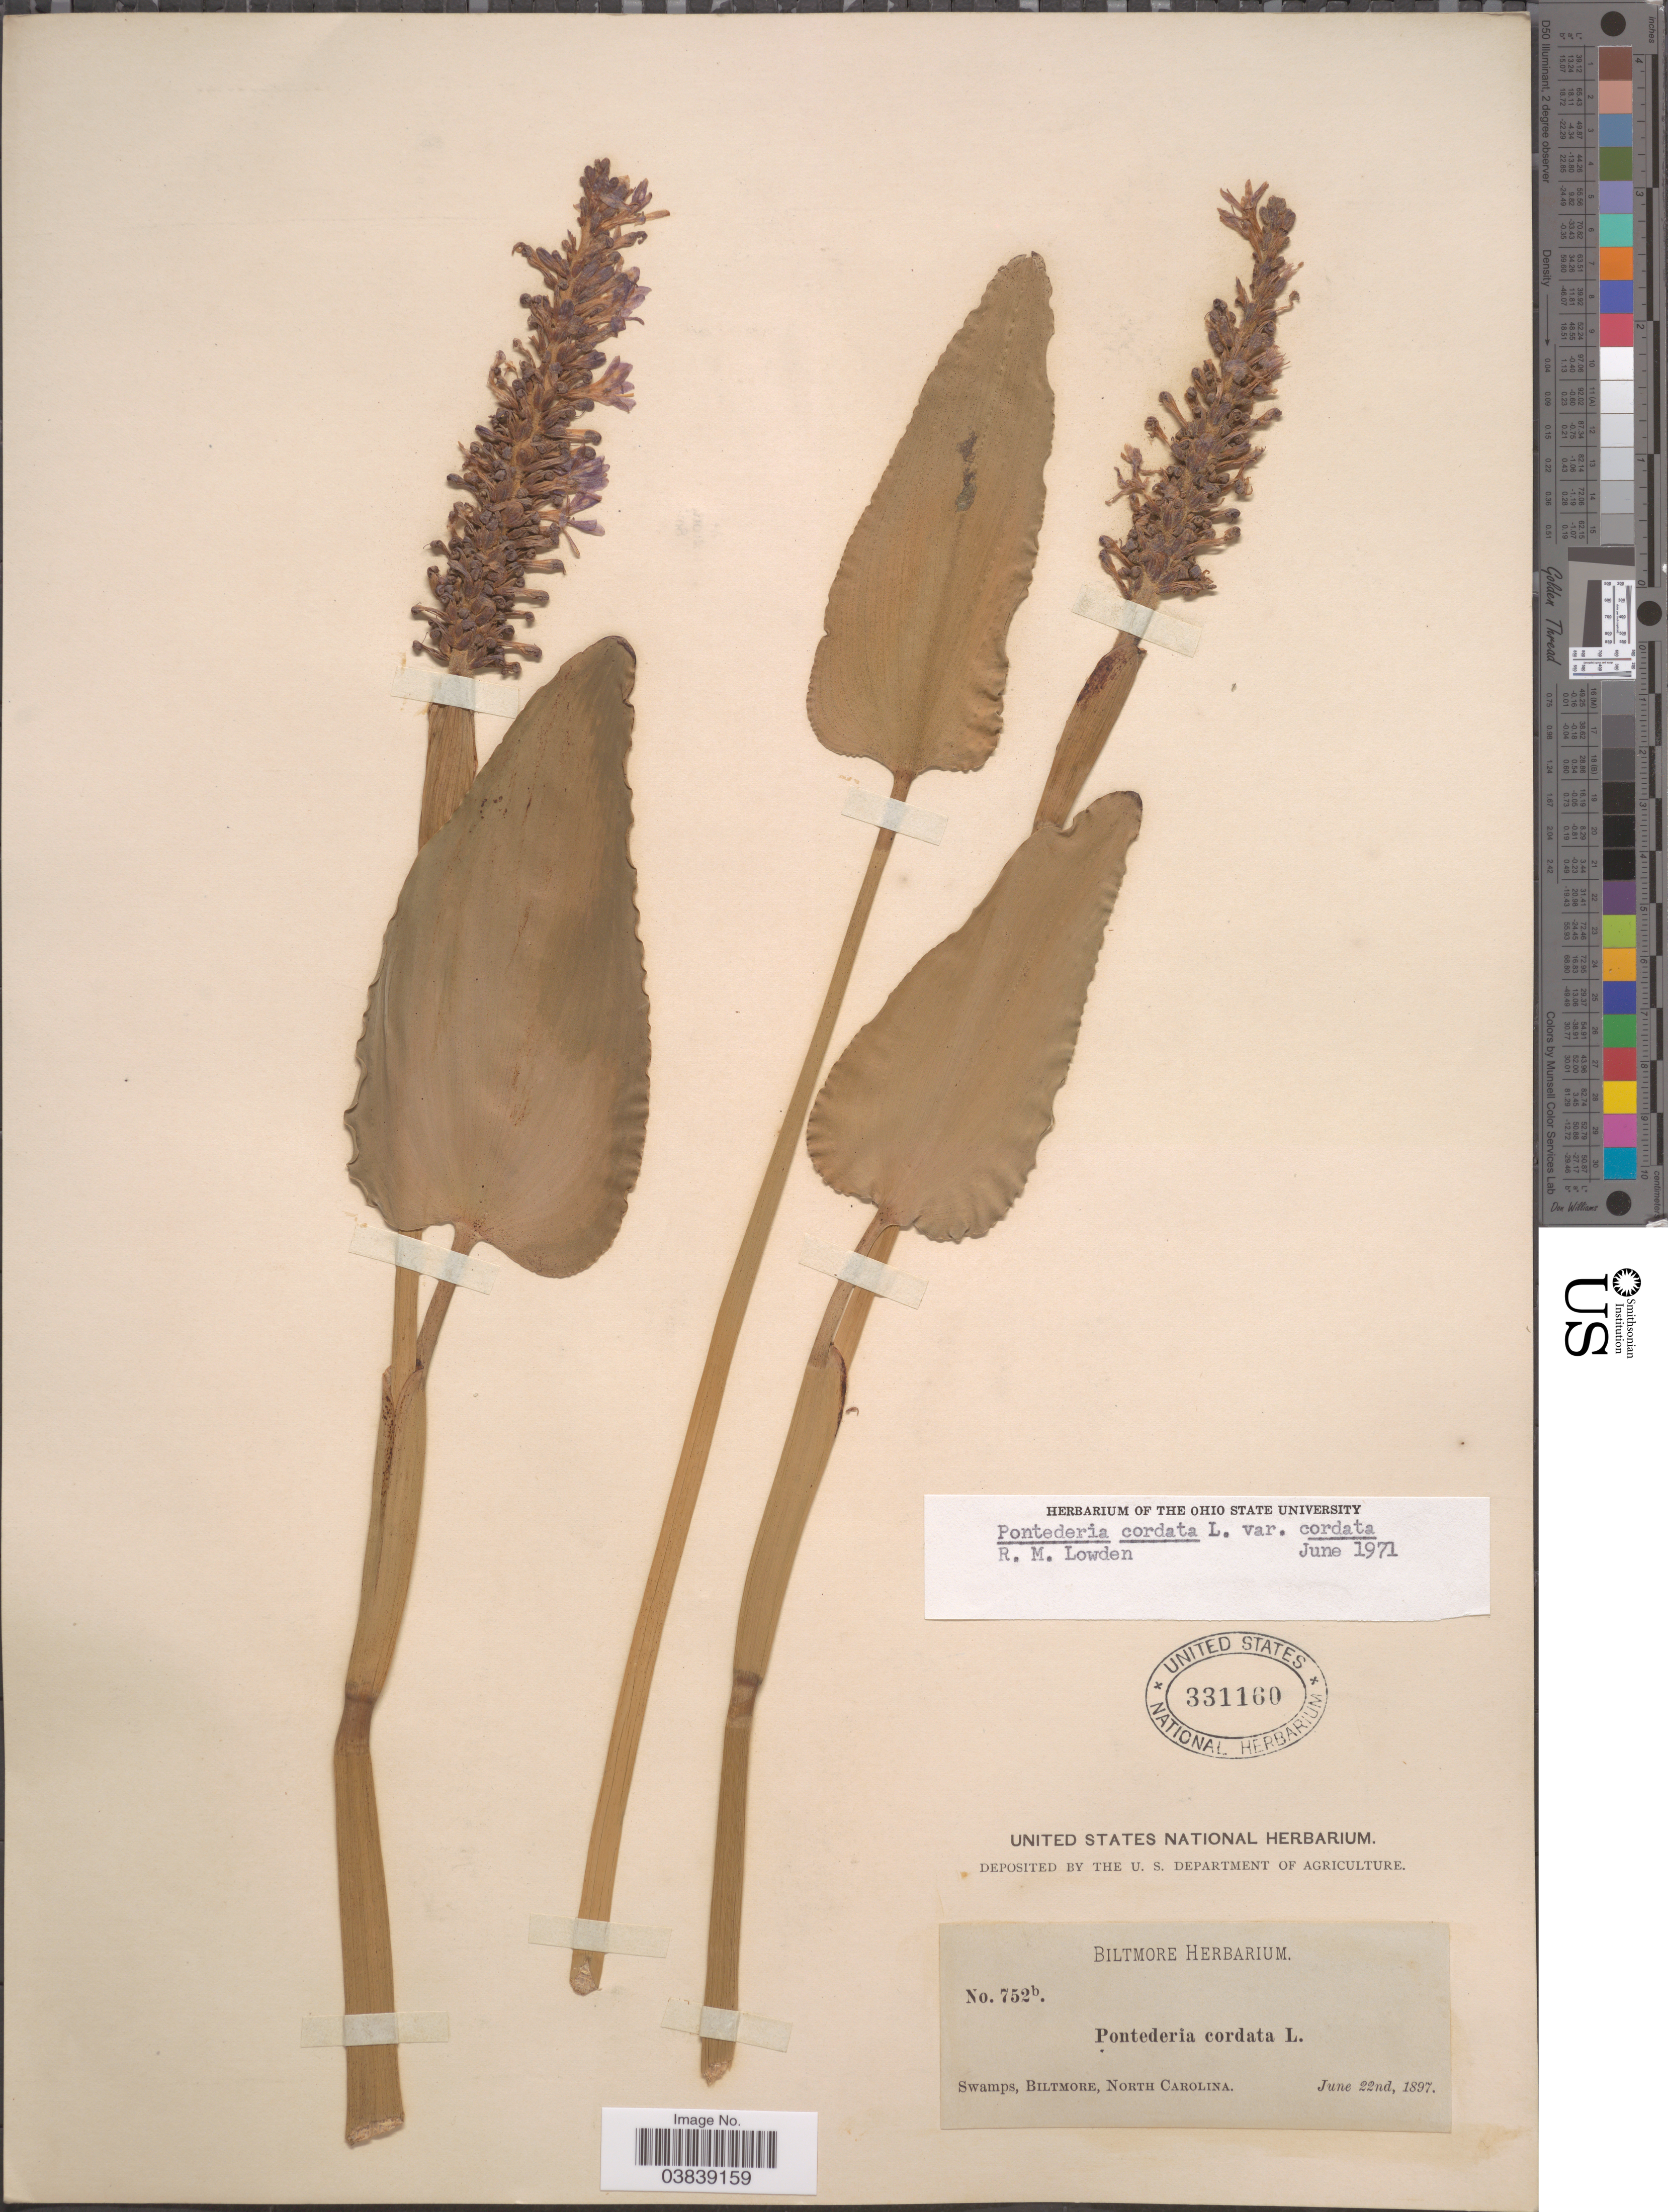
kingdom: Plantae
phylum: Tracheophyta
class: Liliopsida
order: Commelinales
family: Pontederiaceae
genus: Pontederia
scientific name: Pontederia cordata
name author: L.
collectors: ex herb. Biltmore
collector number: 752b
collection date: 1897-06-22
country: United States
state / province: North Carolina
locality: Swamps, Biltmore.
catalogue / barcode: US 331160